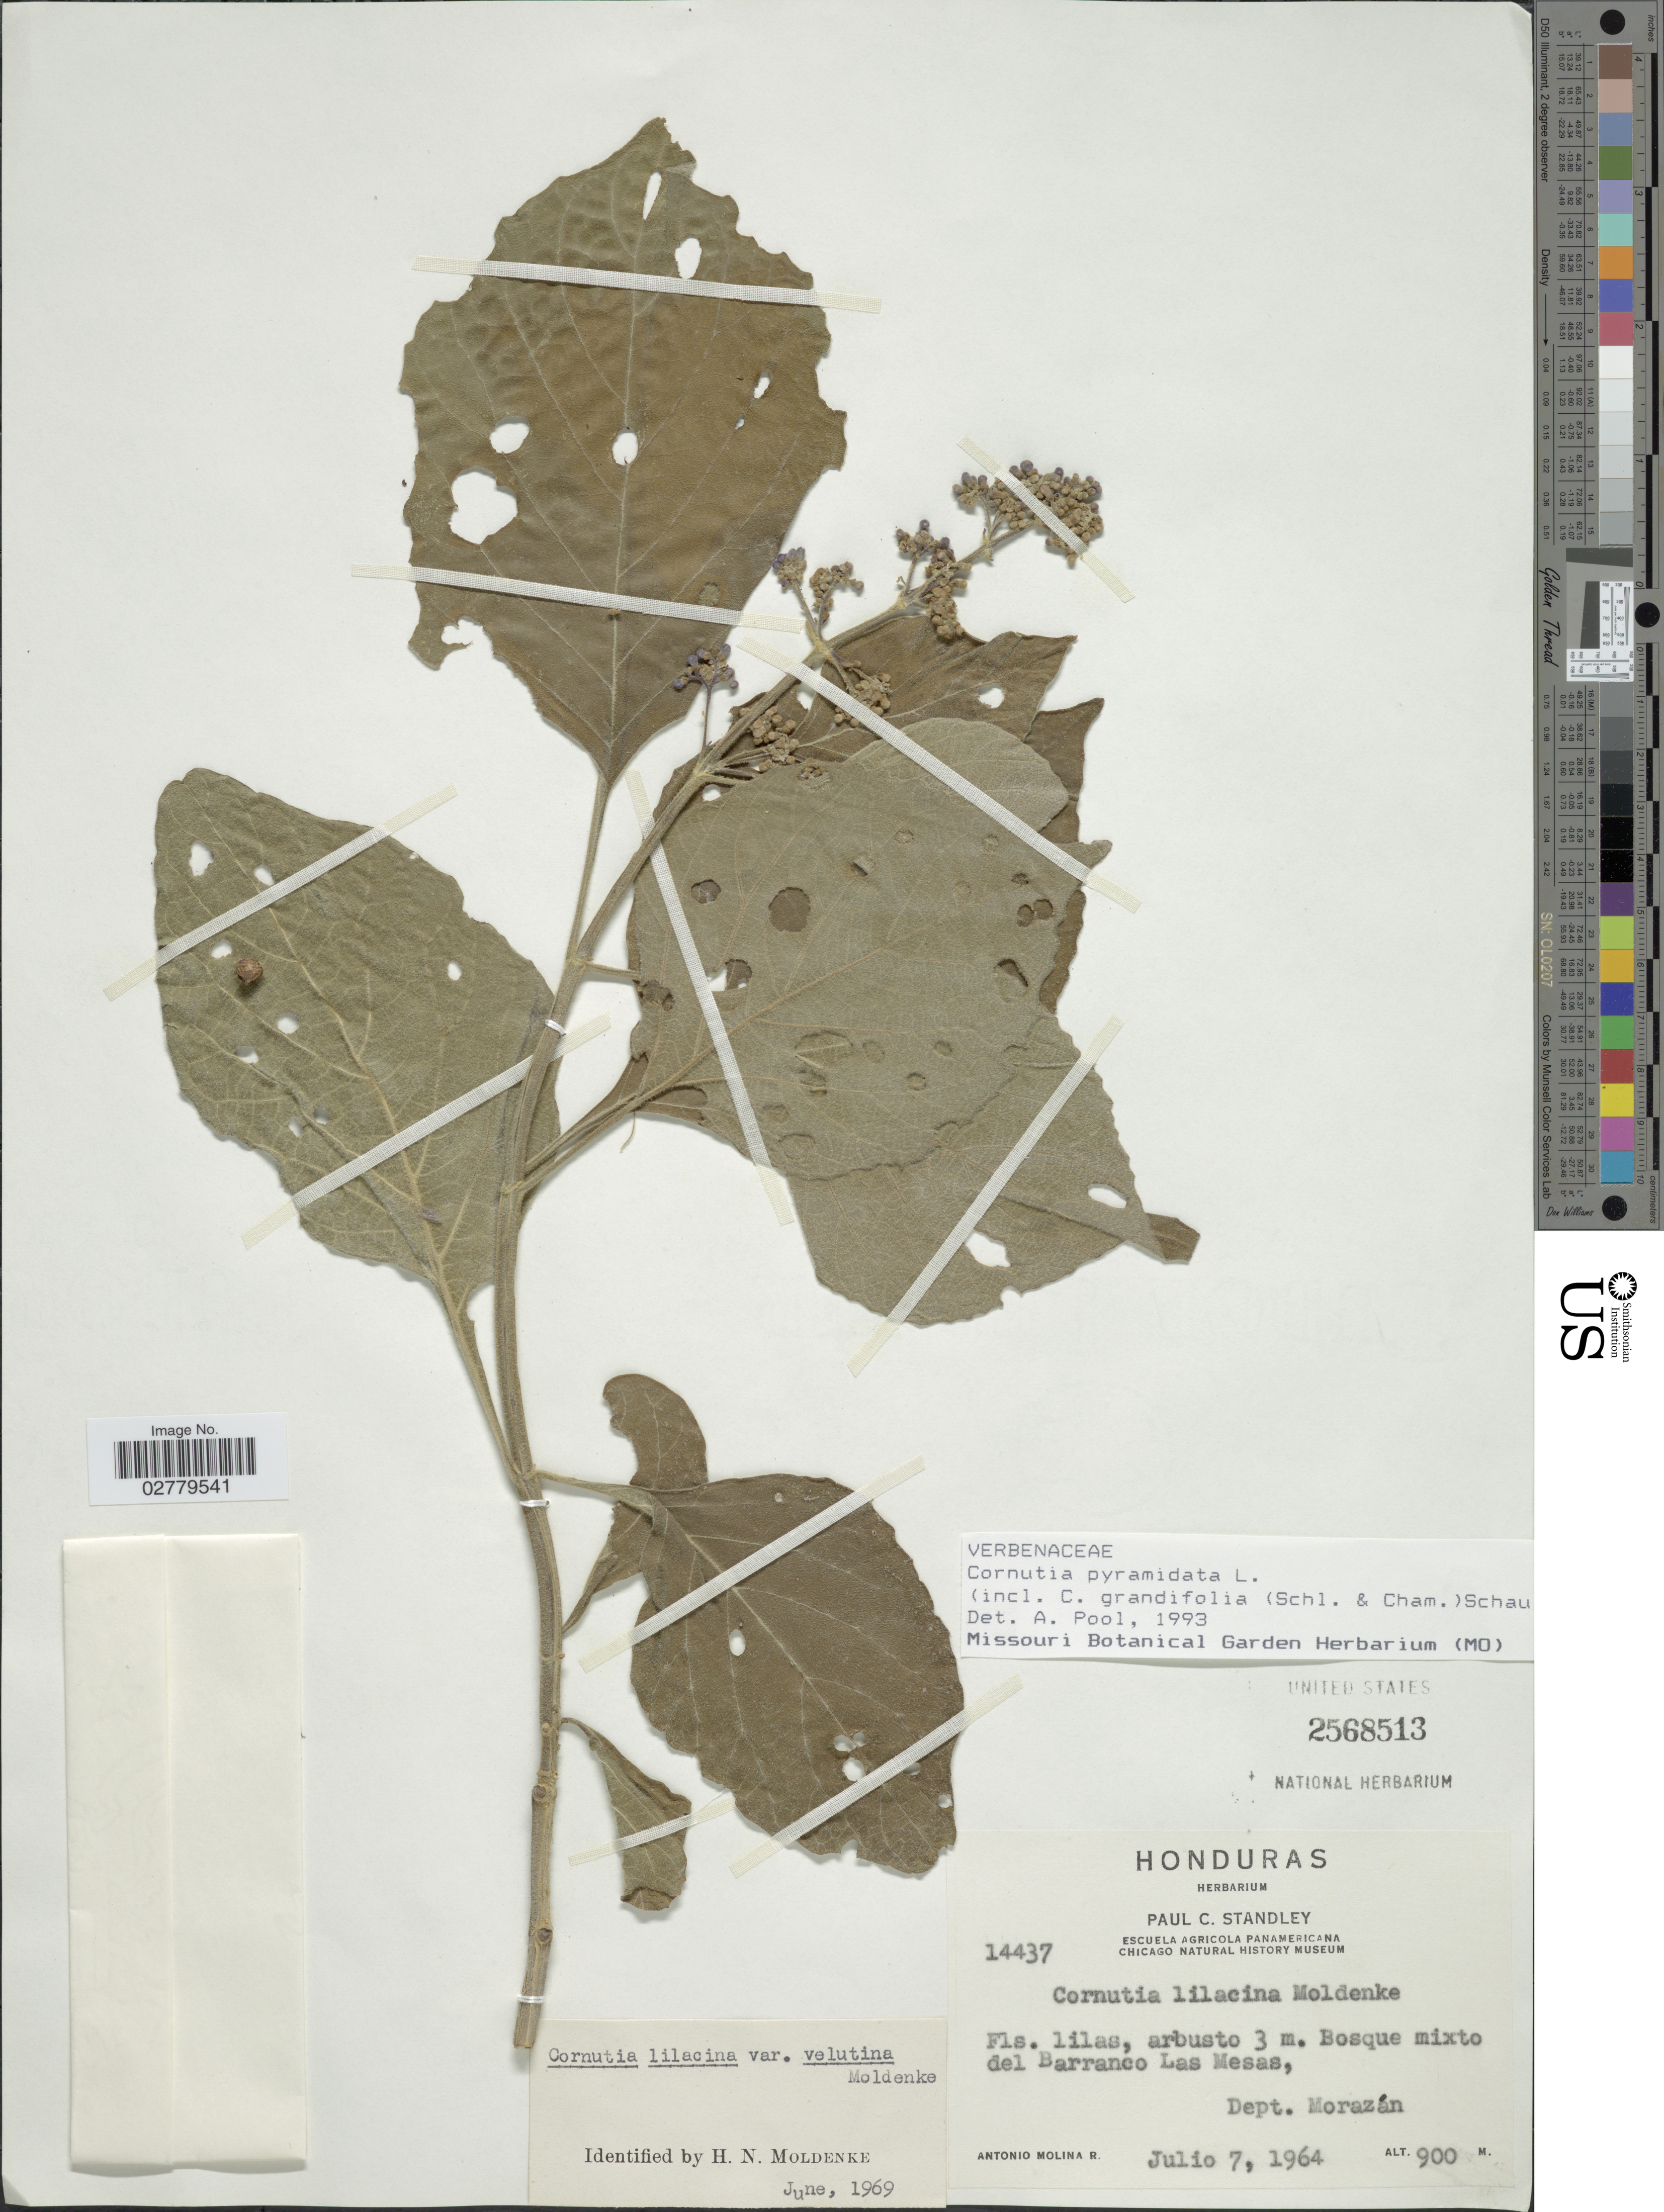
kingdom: Plantae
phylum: Tracheophyta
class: Magnoliopsida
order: Lamiales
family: Lamiaceae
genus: Cornutia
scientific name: Cornutia pyramidata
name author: L.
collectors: A. Molina R.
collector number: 14437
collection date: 1964-07-07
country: Honduras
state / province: Fco. Morazán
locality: Bosque mixto del Barranco Las Mesas, Dept. Morazán.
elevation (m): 900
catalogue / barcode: US 2568513